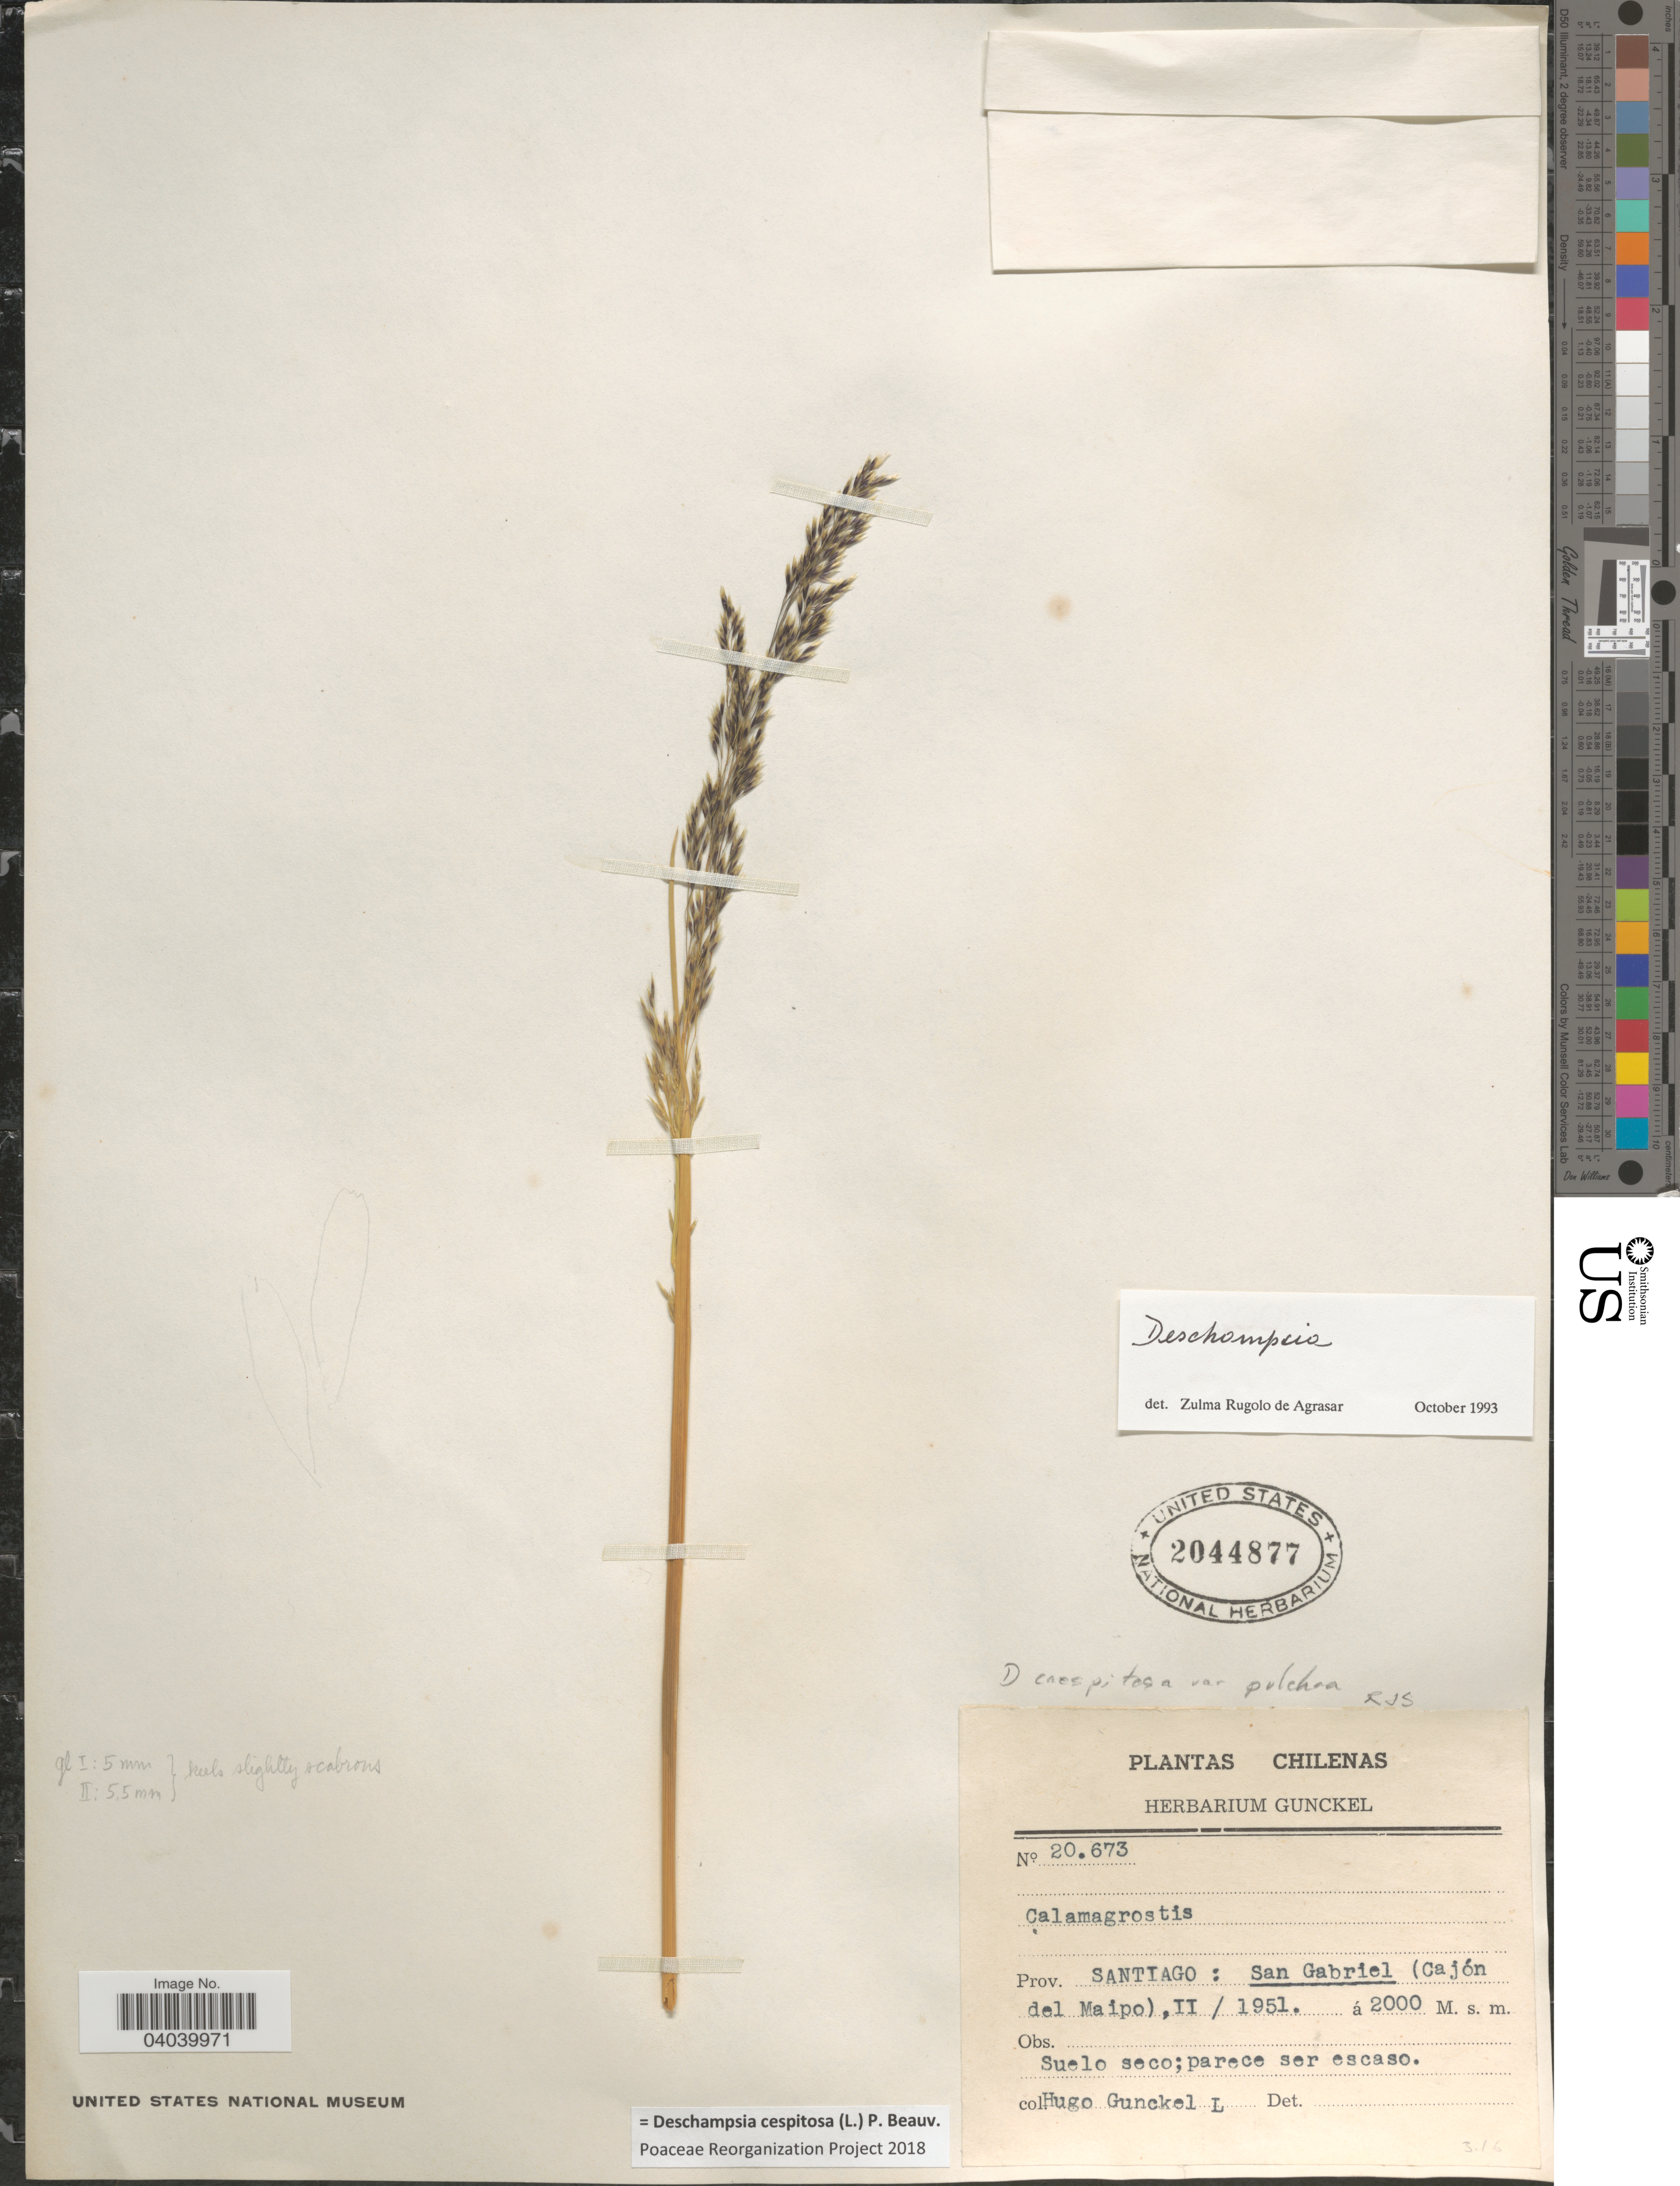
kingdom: Plantae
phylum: Tracheophyta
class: Liliopsida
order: Poales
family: Poaceae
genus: Deschampsia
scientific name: Deschampsia cespitosa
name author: (L.) P. Beauv.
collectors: H. Gunckel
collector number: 20673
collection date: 1951-02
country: Chile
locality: Prov. Santiago: San Gabriel (Cajón del Maipo).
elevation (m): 2000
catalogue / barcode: US 2044877